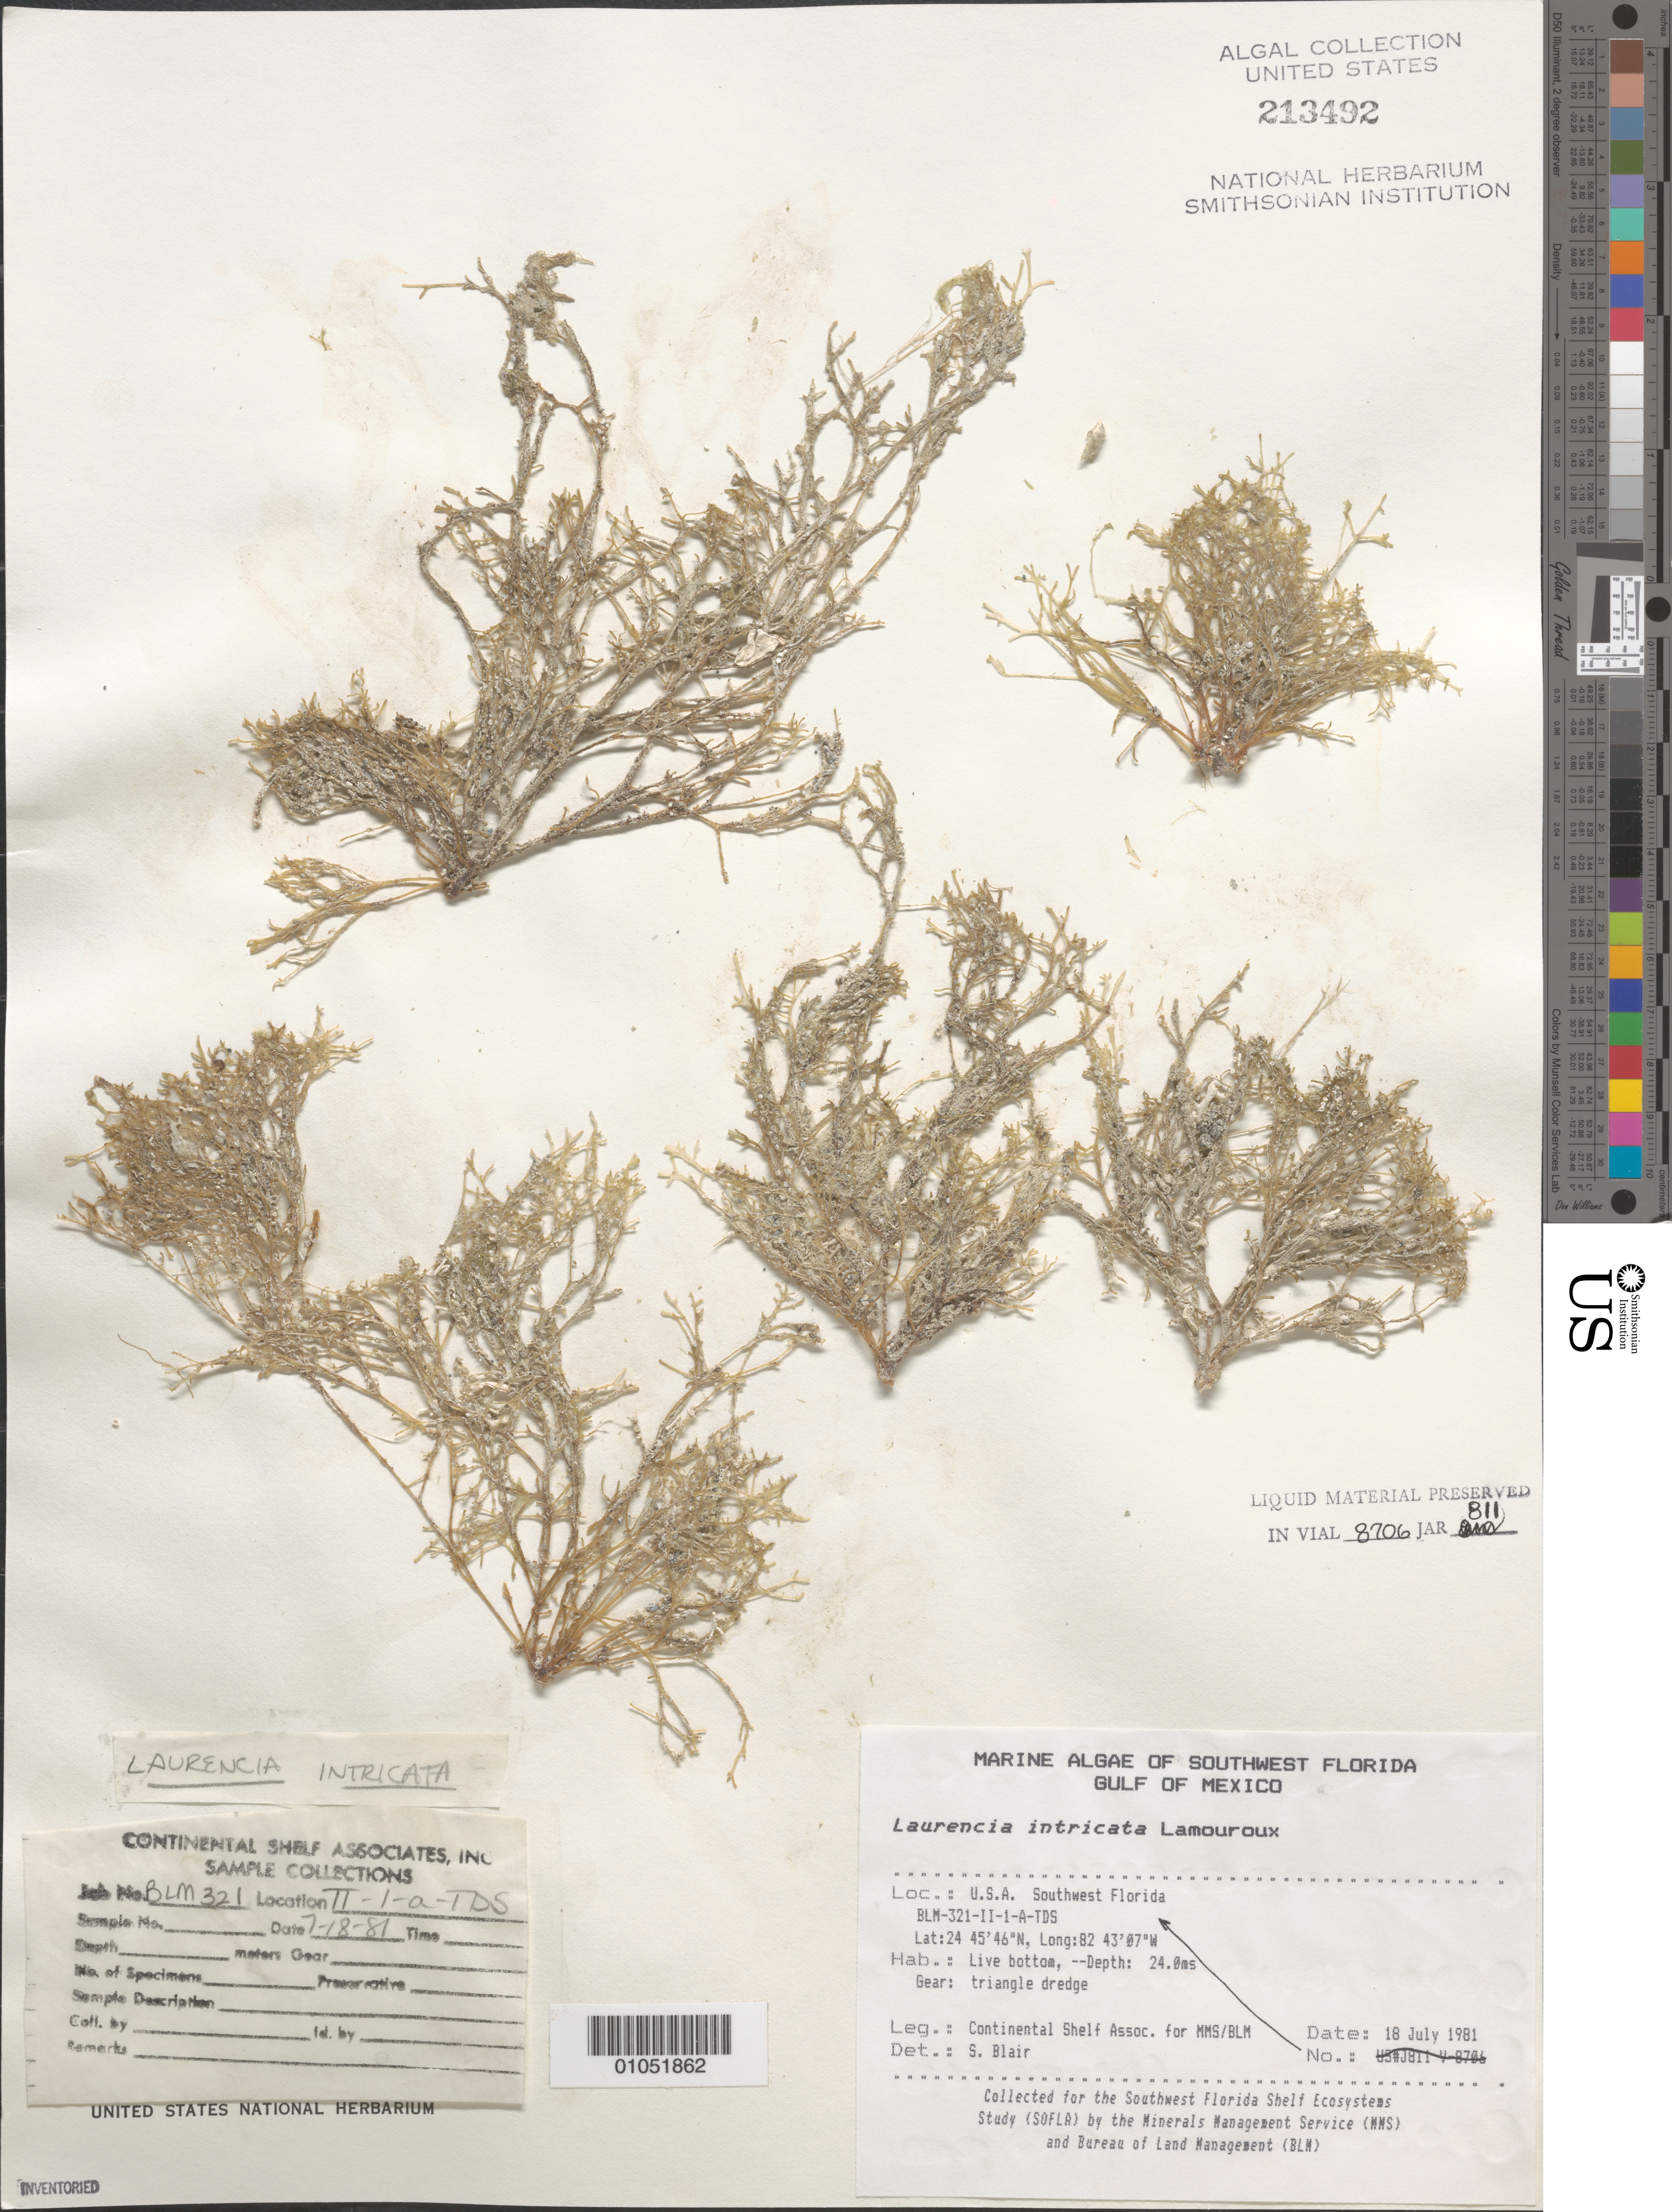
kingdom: Plantae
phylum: Rhodophyta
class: Florideophyceae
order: Ceramiales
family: Rhodomelaceae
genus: Laurencia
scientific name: Laurencia intricata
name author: J.V.Lamouroux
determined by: Blair, S. M.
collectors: Continental Shelf Associates for the MMS/BLM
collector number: BLM-321-II-1-A-TDS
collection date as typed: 18 Jul 1981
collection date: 1981-07-18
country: United States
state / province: Florida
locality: Gulf of Mexico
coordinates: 26 45'46"N, 82 43'07"W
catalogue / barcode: US 213492